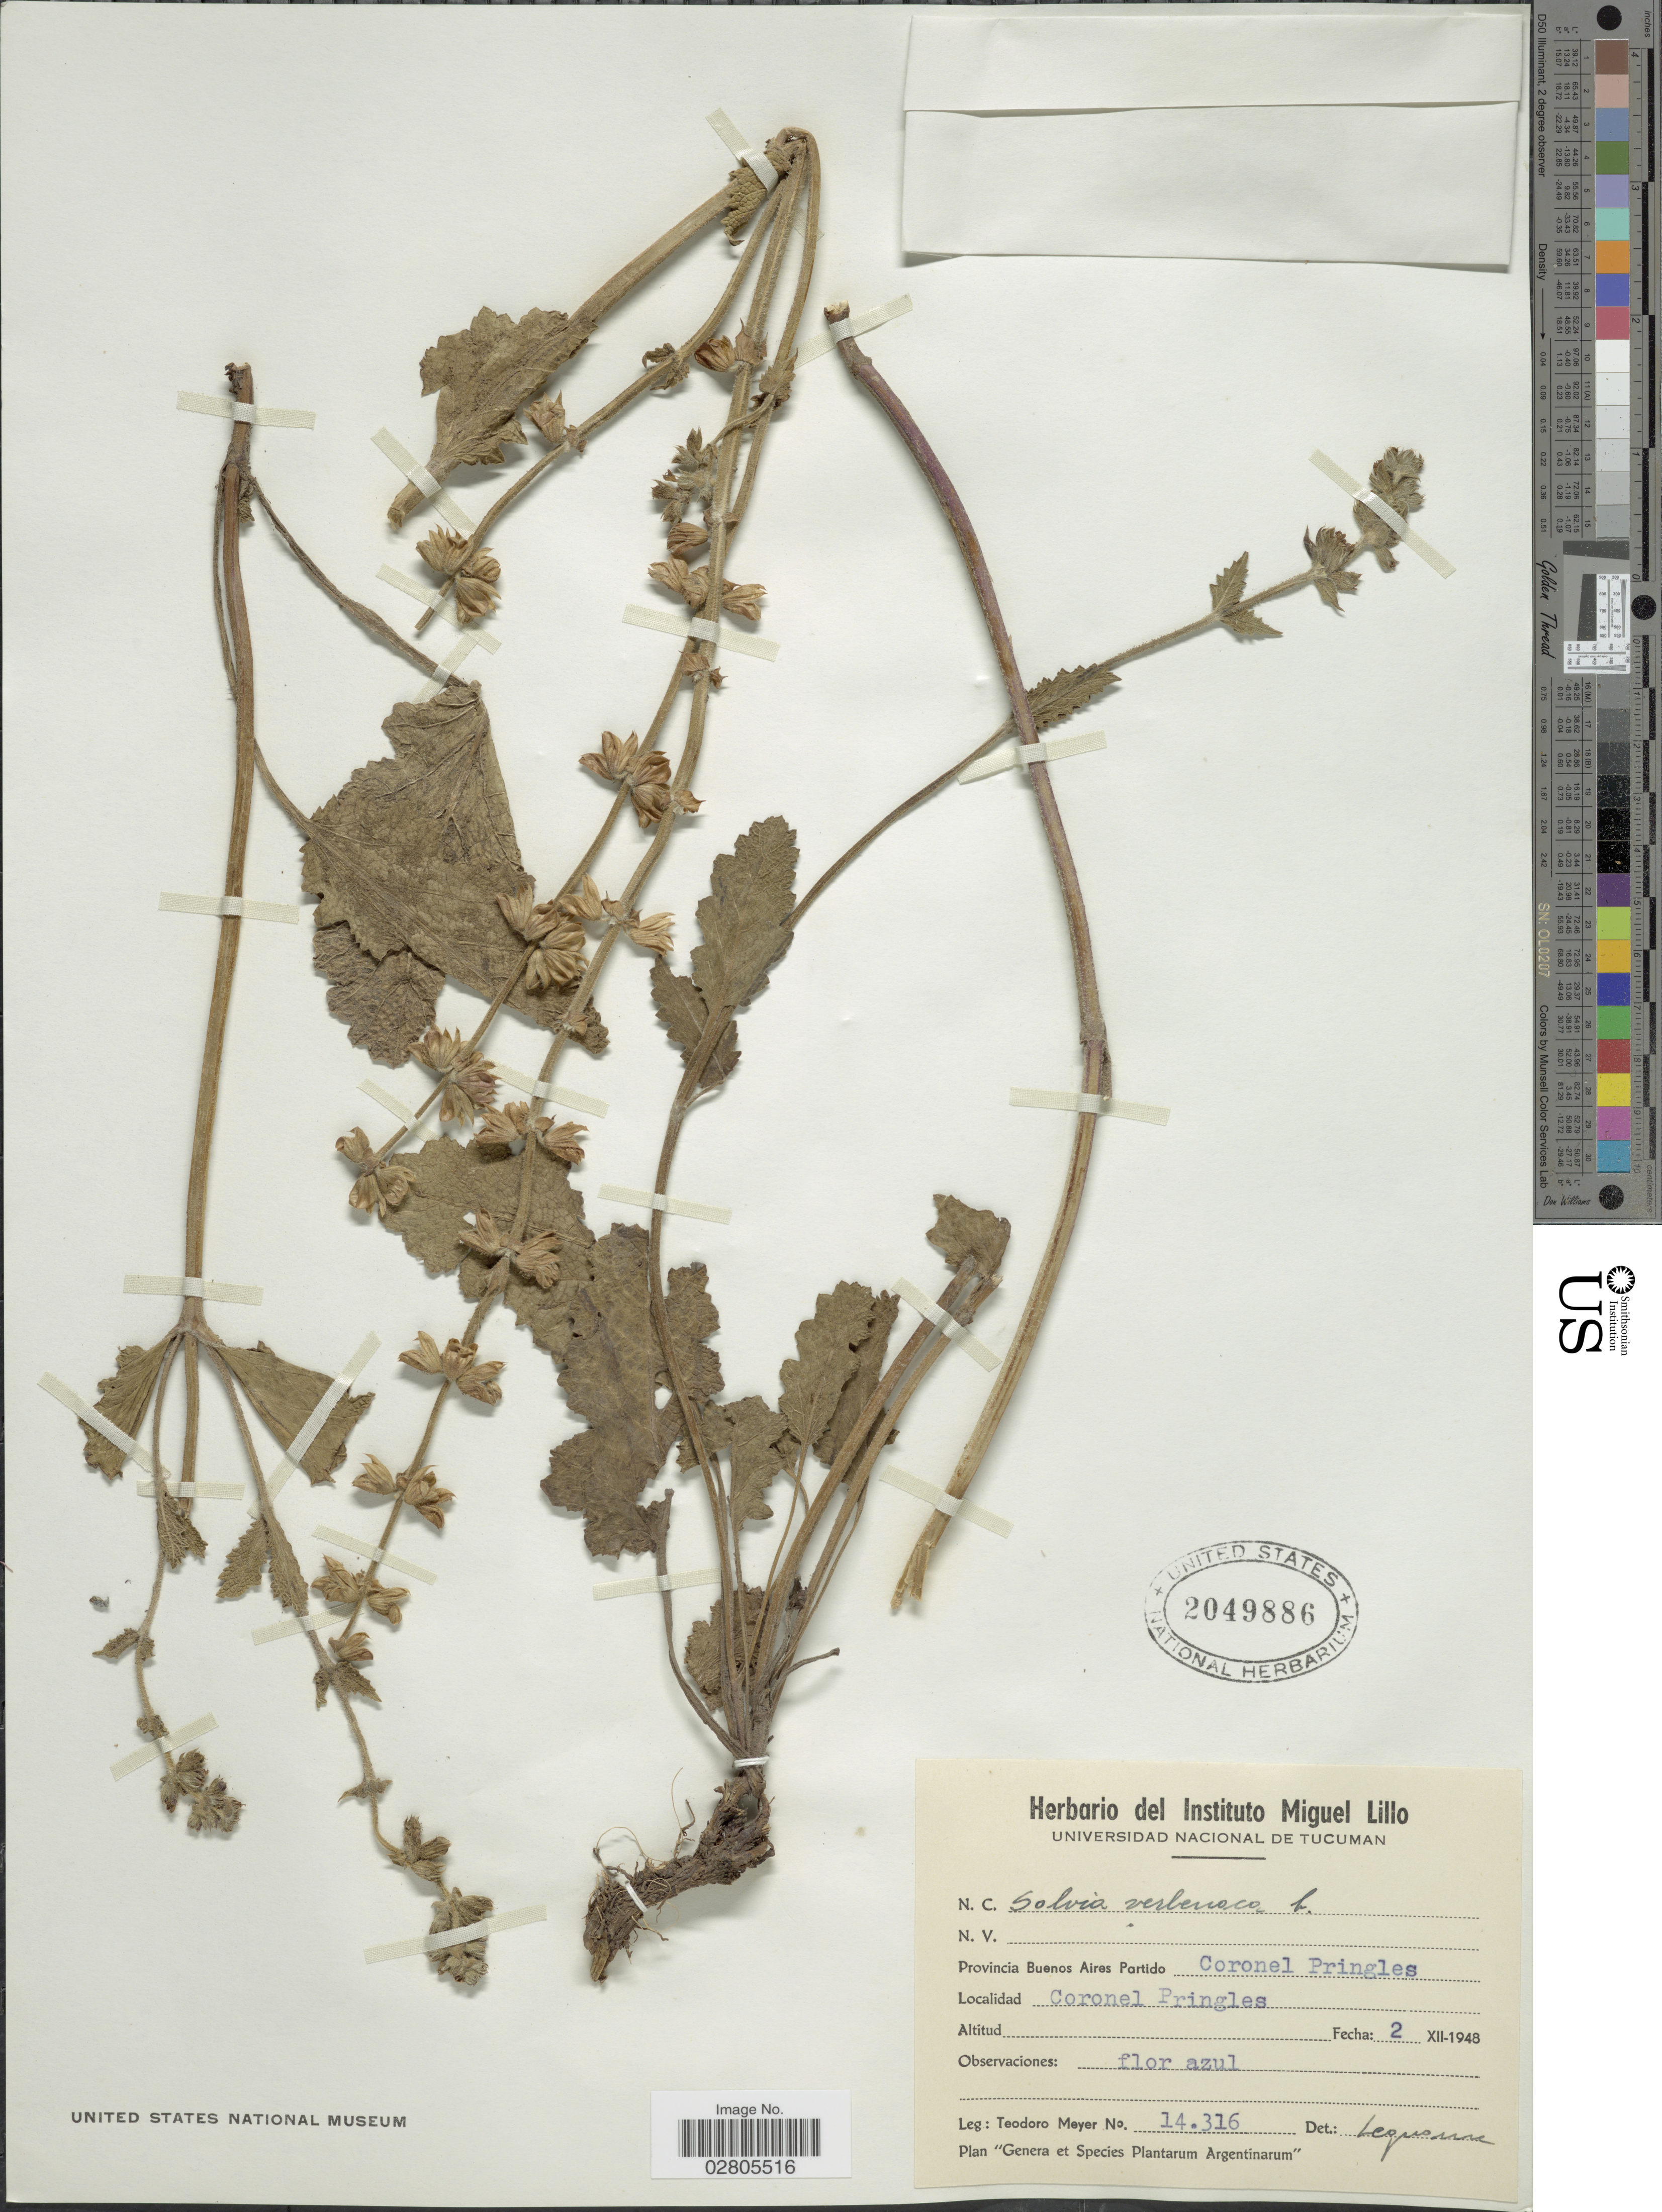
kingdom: Plantae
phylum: Tracheophyta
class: Magnoliopsida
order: Lamiales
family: Lamiaceae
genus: Salvia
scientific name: Salvia verbenacea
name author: L.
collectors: T. Meyer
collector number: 14316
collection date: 1948-12-02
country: Argentina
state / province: Buenos Aires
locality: Provincia Buenos Aires Partido Coronel Pringles, Coronel Pringles.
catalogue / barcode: US 2049886